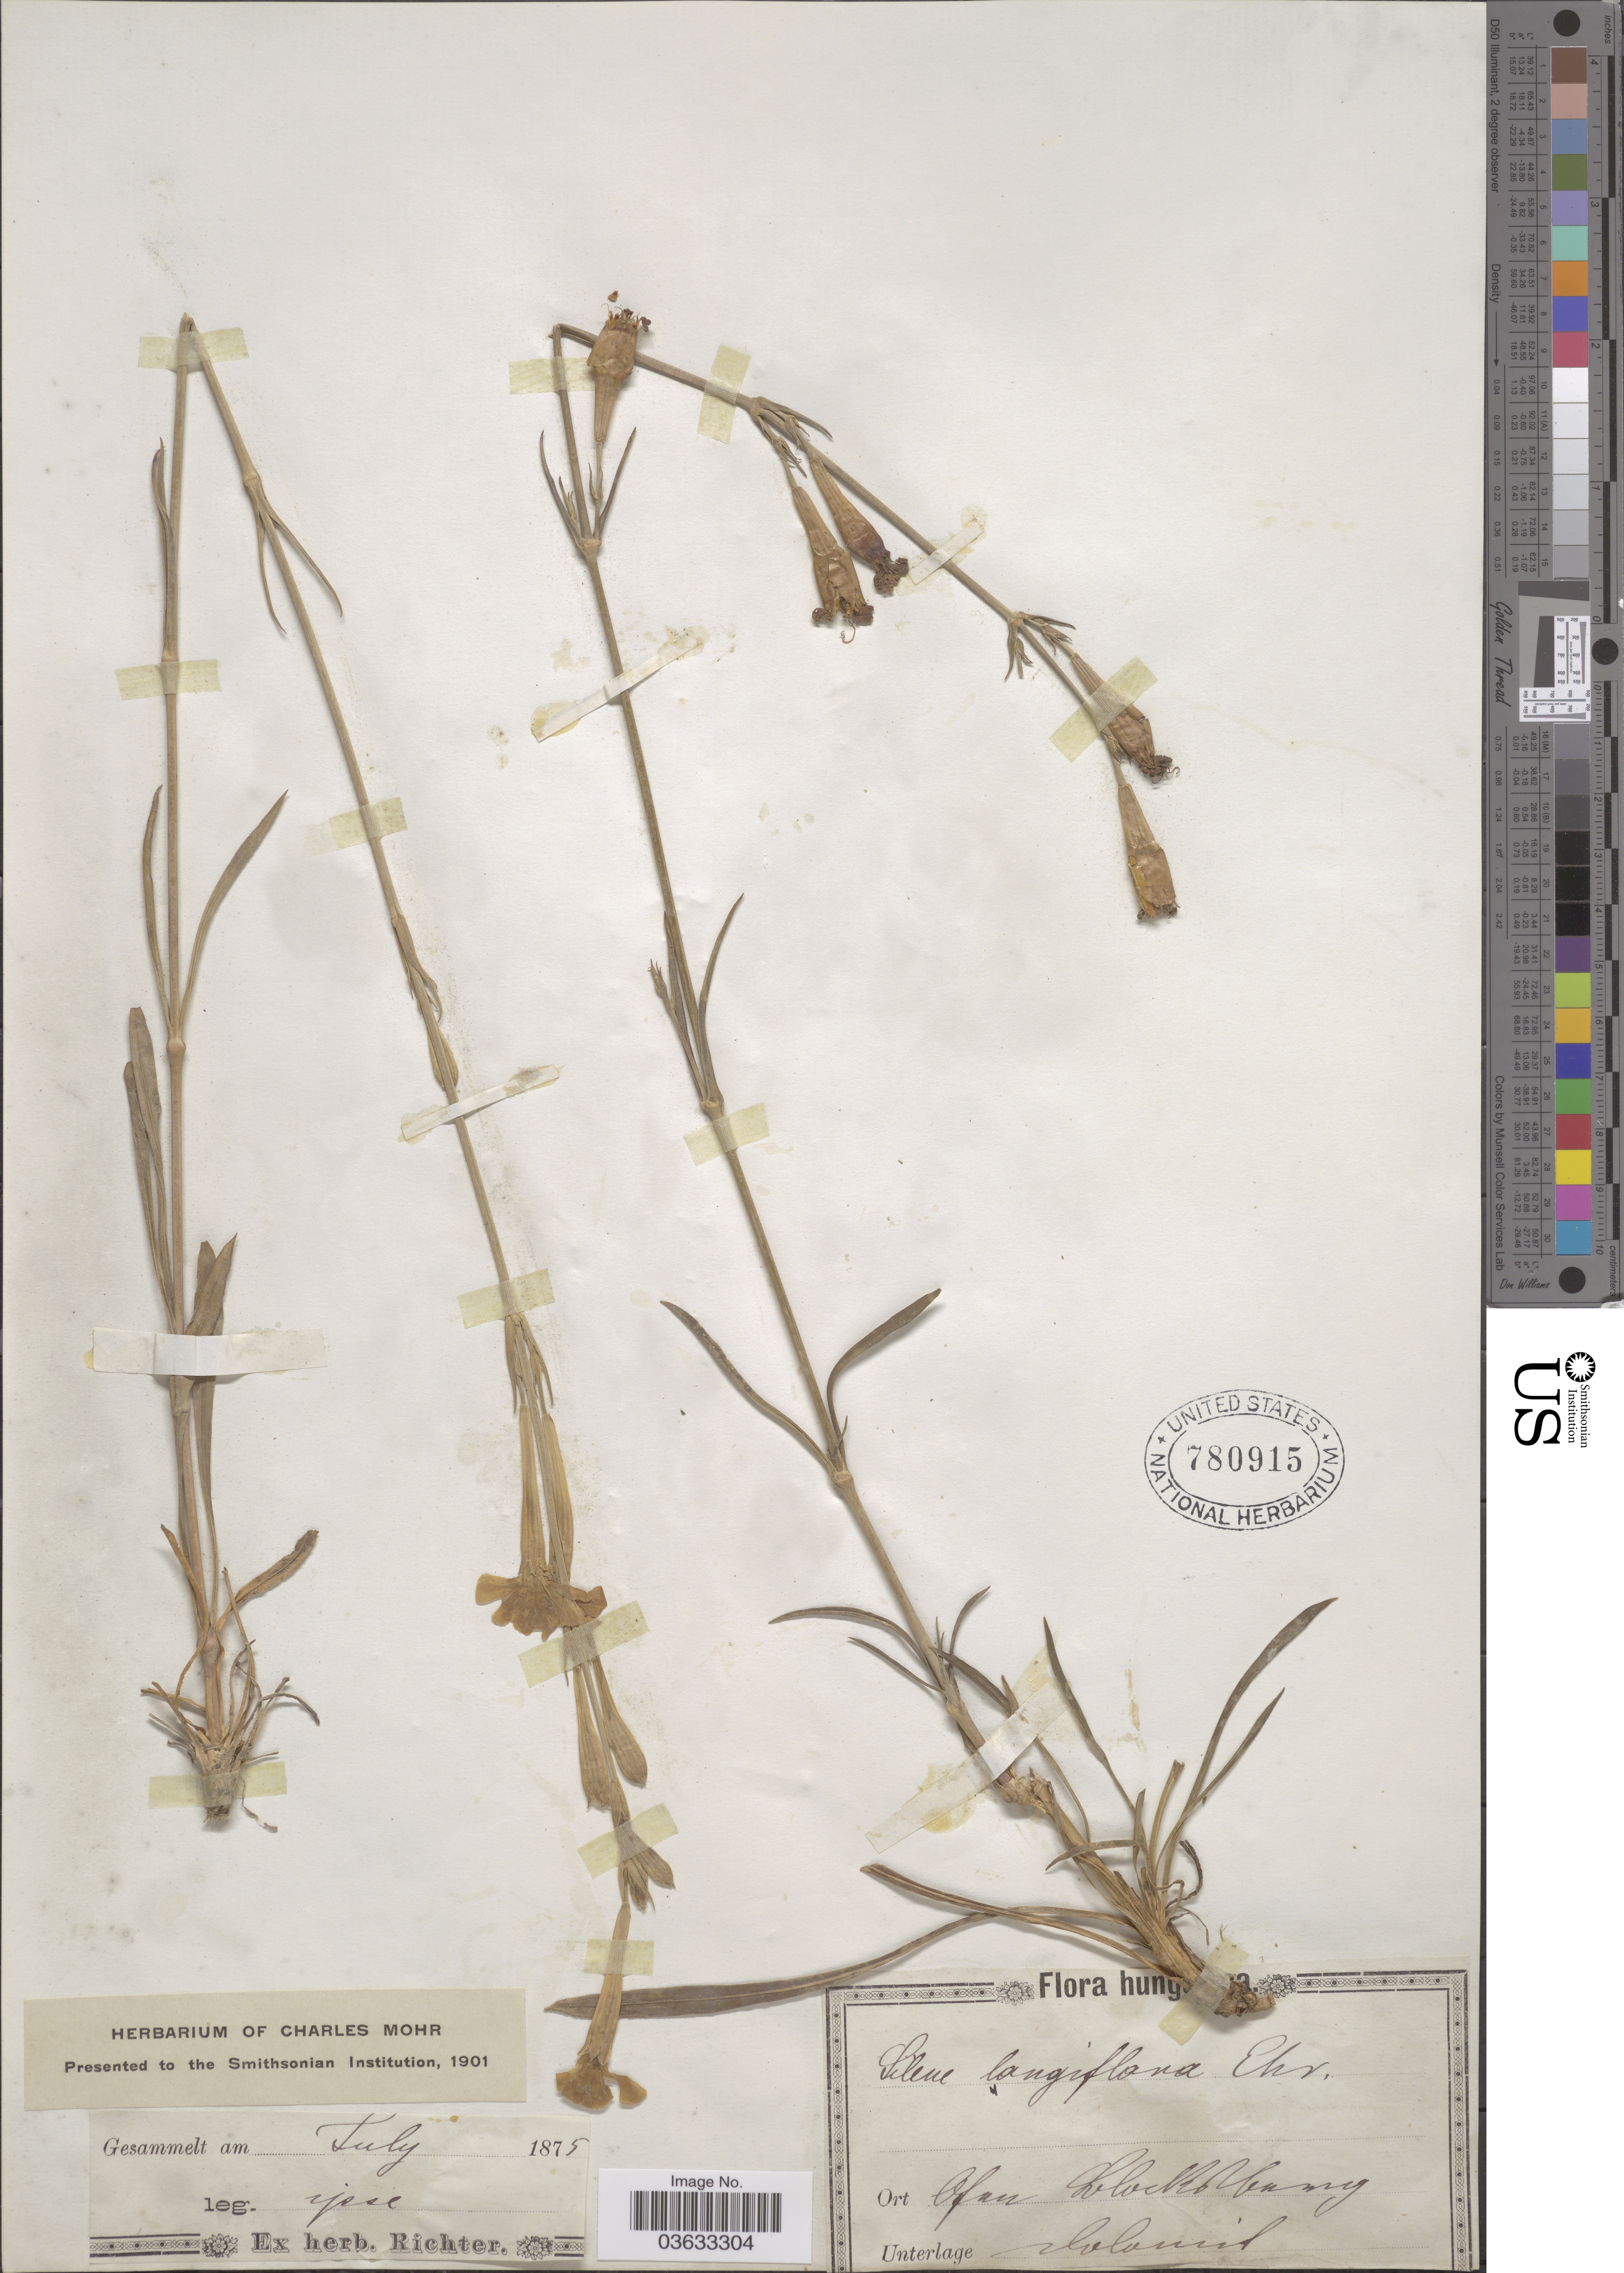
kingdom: Plantae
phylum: Tracheophyta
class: Magnoliopsida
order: Caryophyllales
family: Caryophyllaceae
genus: Silene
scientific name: Silene longiflora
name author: Ehrh.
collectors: -- Richter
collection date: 1875-07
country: Hungary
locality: Ofan Blockblbung [interpreted].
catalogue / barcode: US 780915